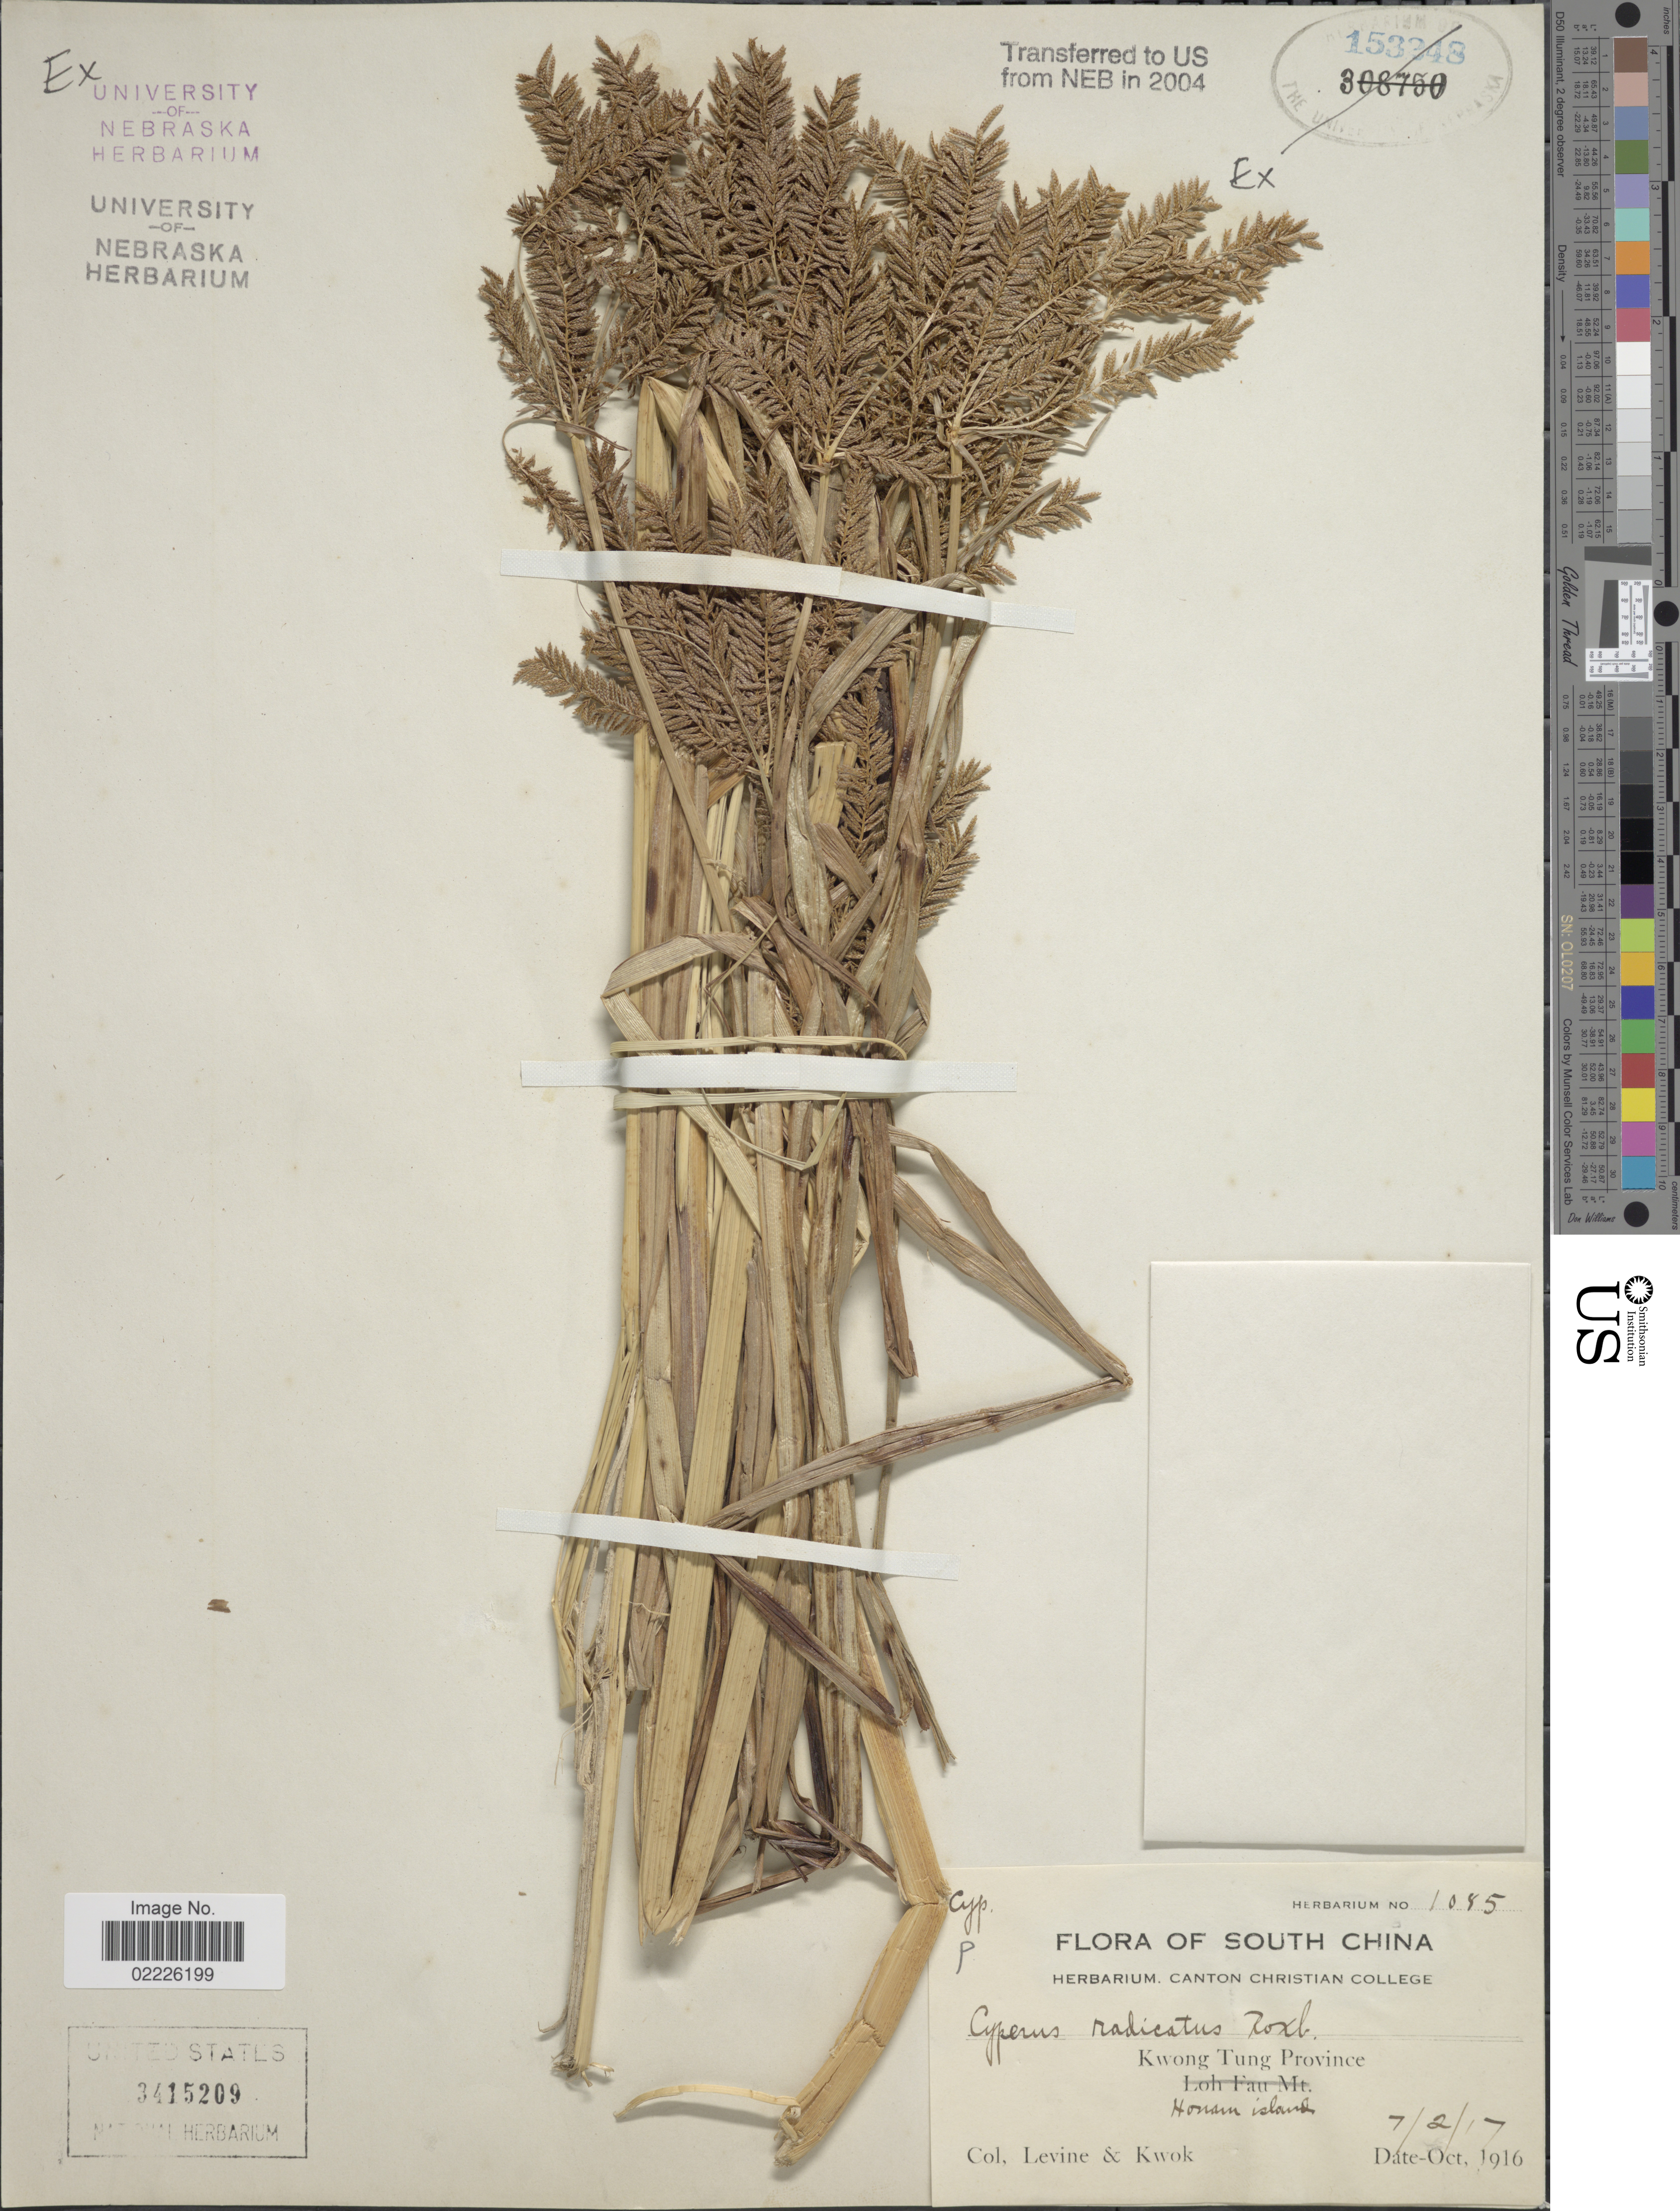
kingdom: Plantae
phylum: Tracheophyta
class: Liliopsida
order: Poales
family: Cyperaceae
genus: Cyperus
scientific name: Cyperus imbricatus Retz.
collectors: -. Levine & Kwok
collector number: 1085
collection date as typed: Transcribed d/m/y: 7/2/17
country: China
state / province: Guangdong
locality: Kwong Tung Province, Honam Island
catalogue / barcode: US 3415209